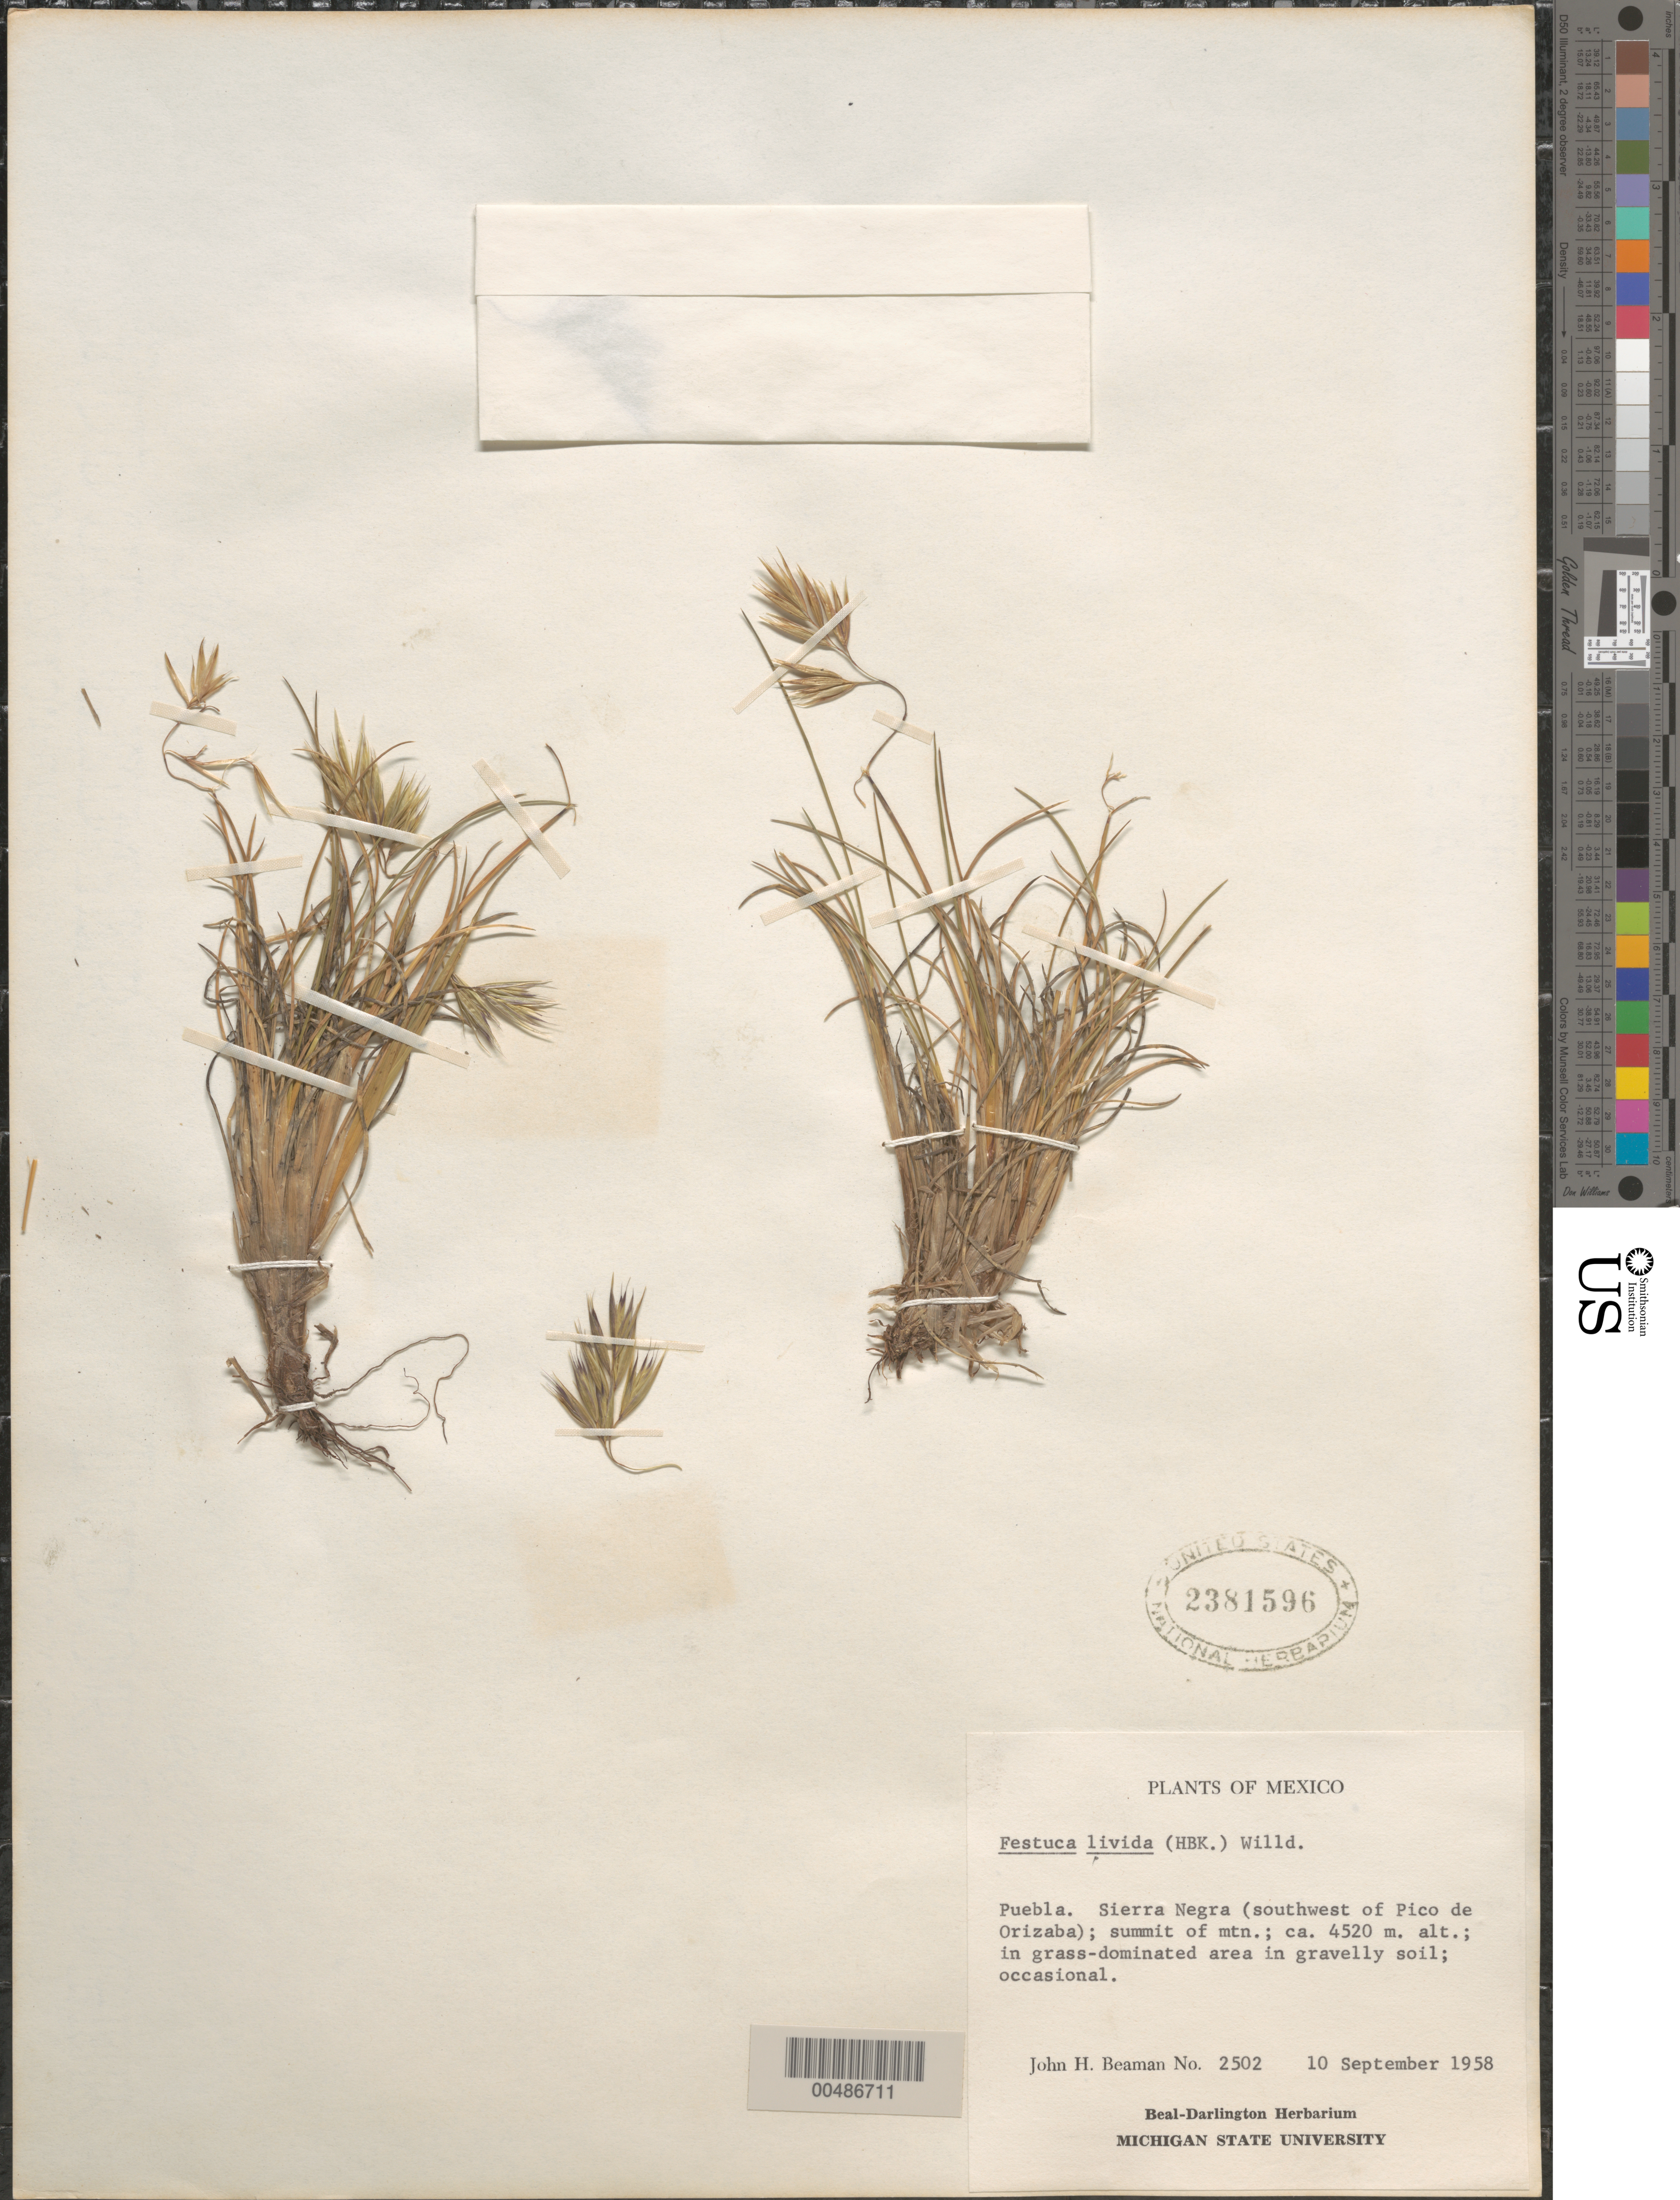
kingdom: Plantae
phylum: Tracheophyta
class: Liliopsida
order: Poales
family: Poaceae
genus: Festuca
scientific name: Festuca livida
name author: (Kunth) Willd.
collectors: J. H. Beaman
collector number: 2502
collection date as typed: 10 Sep 1958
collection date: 1958-09-10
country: Mexico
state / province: Puebla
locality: Sierra Negra (SW of Pico de Orizaba); summit of mtn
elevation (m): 4520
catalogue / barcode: US 2381596